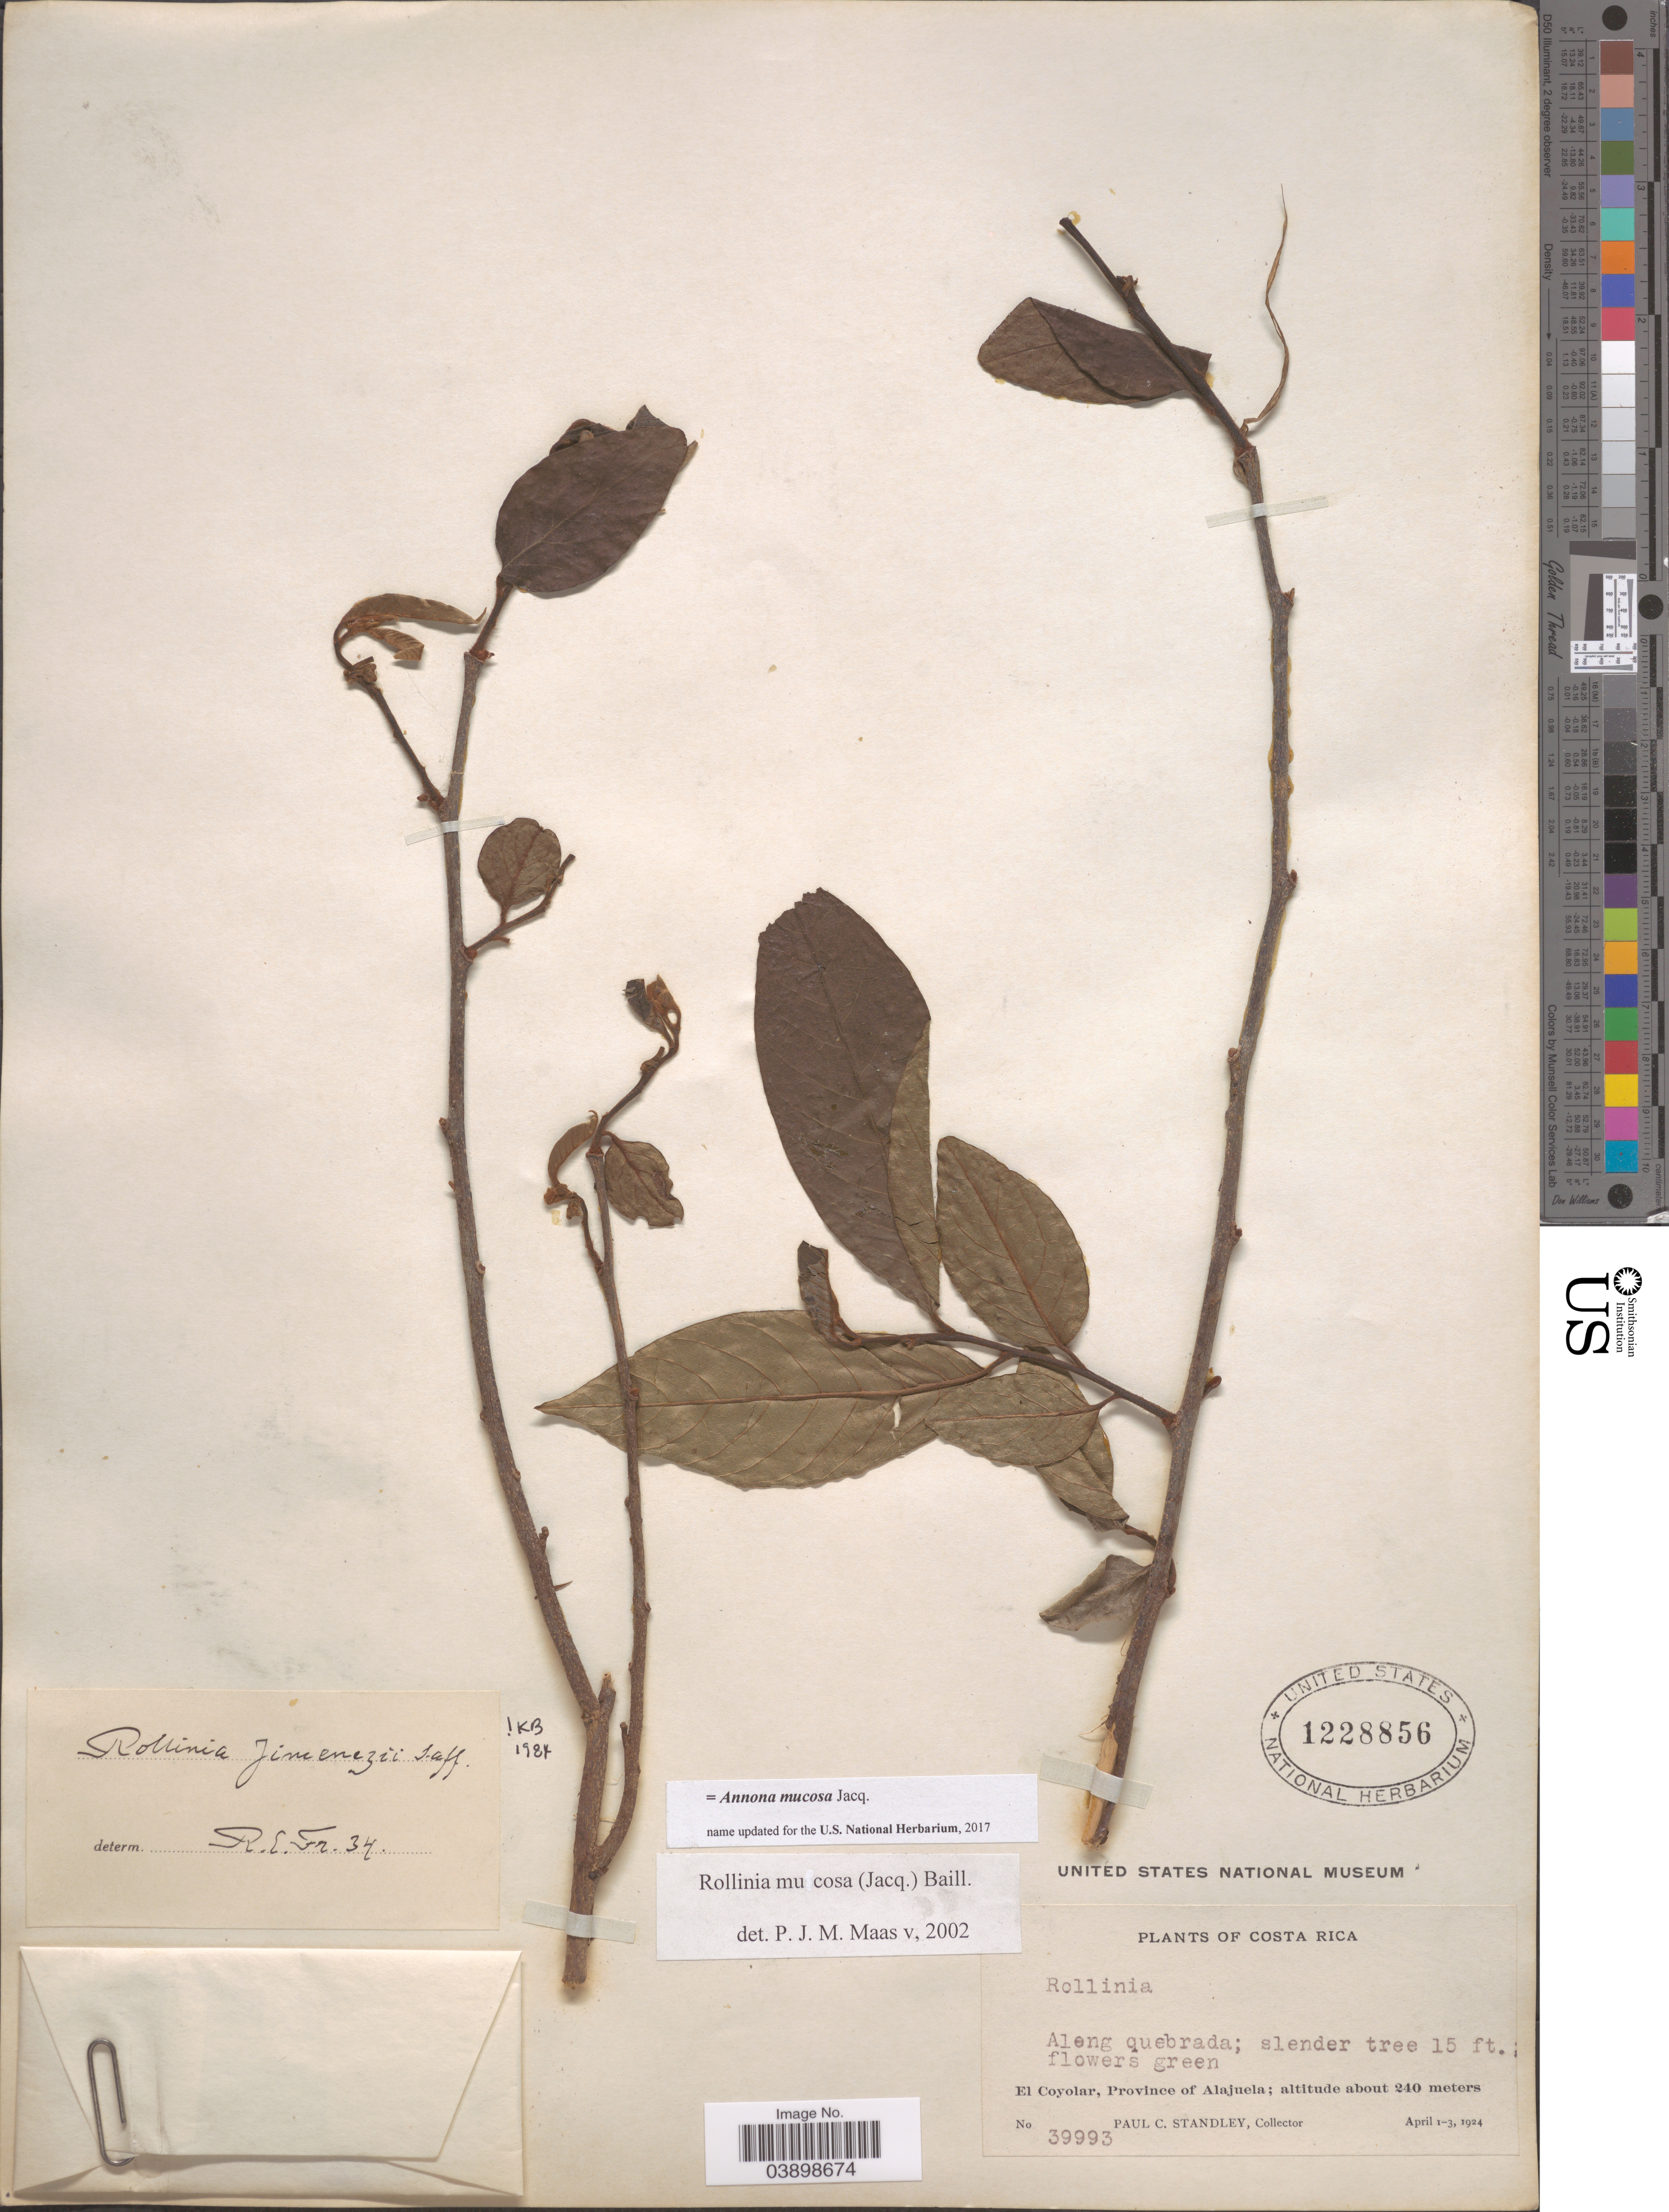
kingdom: Plantae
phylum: Tracheophyta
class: Magnoliopsida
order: Magnoliales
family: Annonaceae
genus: Annona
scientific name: Annona mucosa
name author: Jacq.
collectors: P. C. Standley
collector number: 39993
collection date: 1924-04-01/1924-04-03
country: Costa Rica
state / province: Alajuela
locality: Along quebrada. El Coyolar.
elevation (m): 240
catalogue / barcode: US 1228856